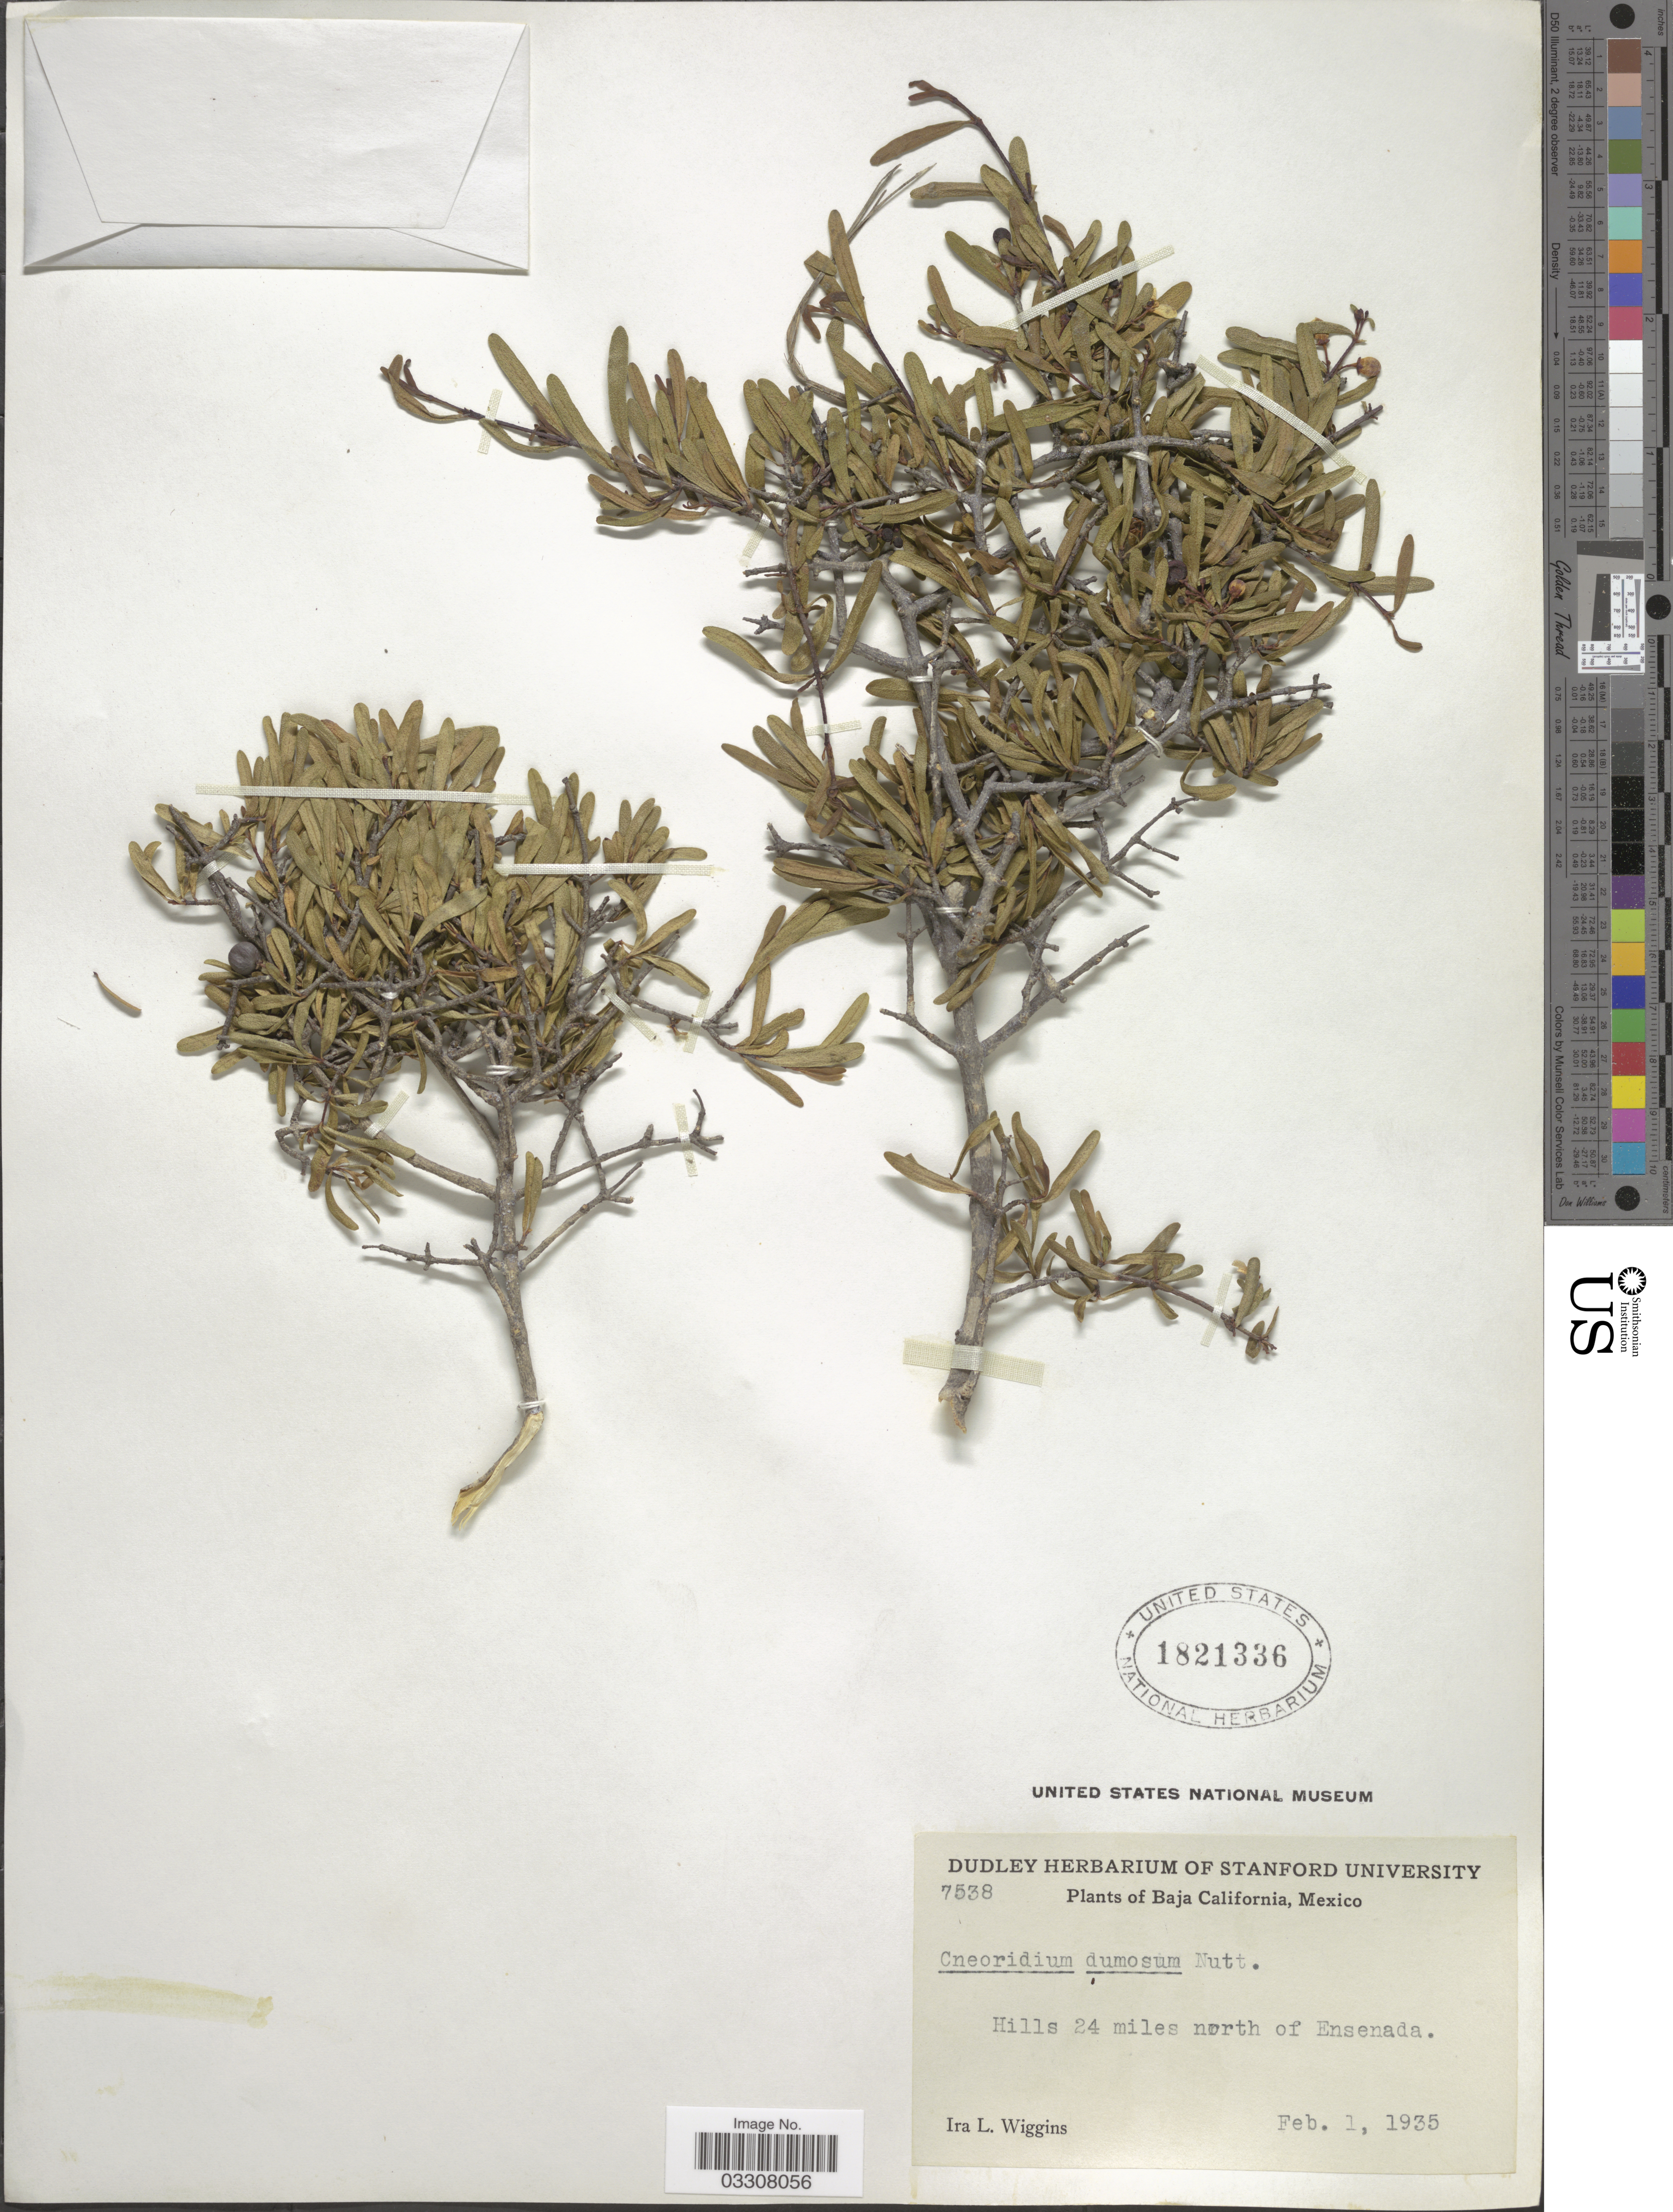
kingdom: Plantae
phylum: Tracheophyta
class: Magnoliopsida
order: Sapindales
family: Rutaceae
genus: Cneoridium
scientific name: Cneoridium dumosum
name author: (Nutt. ex Torr. & A. Gray) Hook. f. ex Baill.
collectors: I. L. Wiggins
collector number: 7538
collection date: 1935-02-01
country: Mexico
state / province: Baja California Norte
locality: Hills 24 miles north of Ensenada.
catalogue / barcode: US 1821336